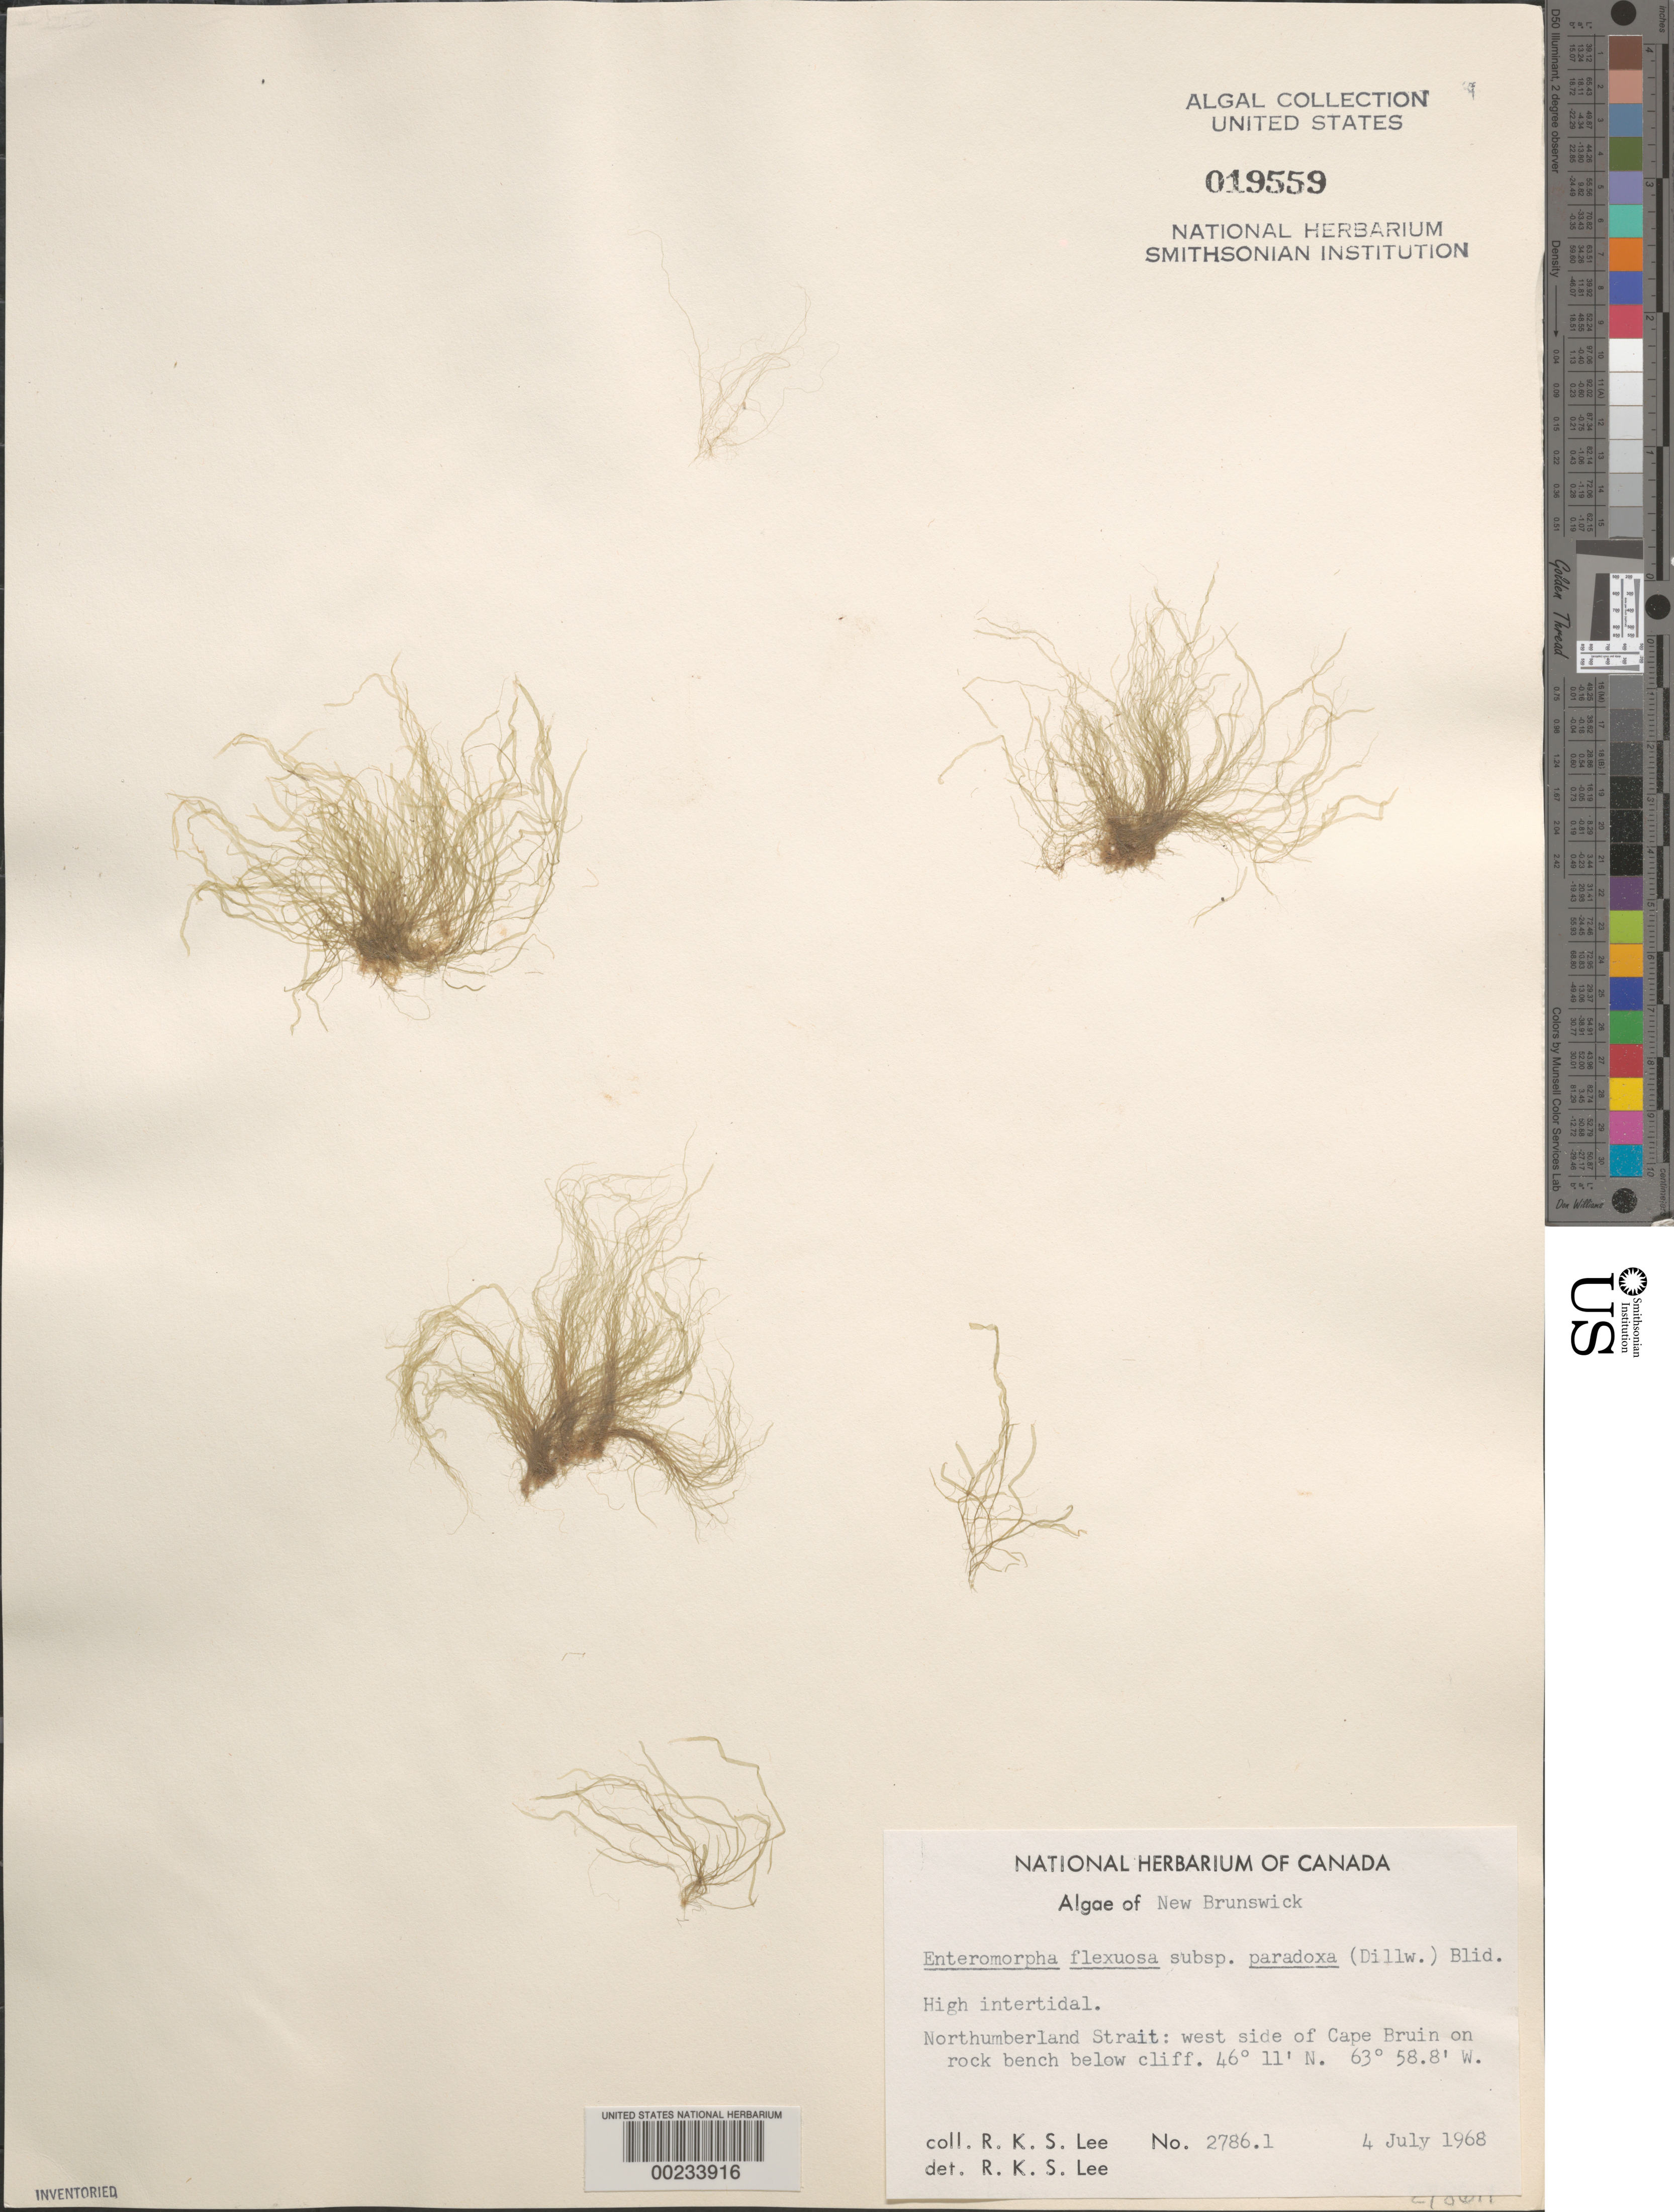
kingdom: Plantae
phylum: Chlorophyta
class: Ulvophyceae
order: Ulvales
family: Ulvaceae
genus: Ulva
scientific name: Ulva flexuosa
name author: Wulfen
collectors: R. Lee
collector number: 2786.1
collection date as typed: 04 Jul 1968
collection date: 1968-07-04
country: Canada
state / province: New Brunswick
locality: Cape bruin, northumberland strait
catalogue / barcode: US 19559